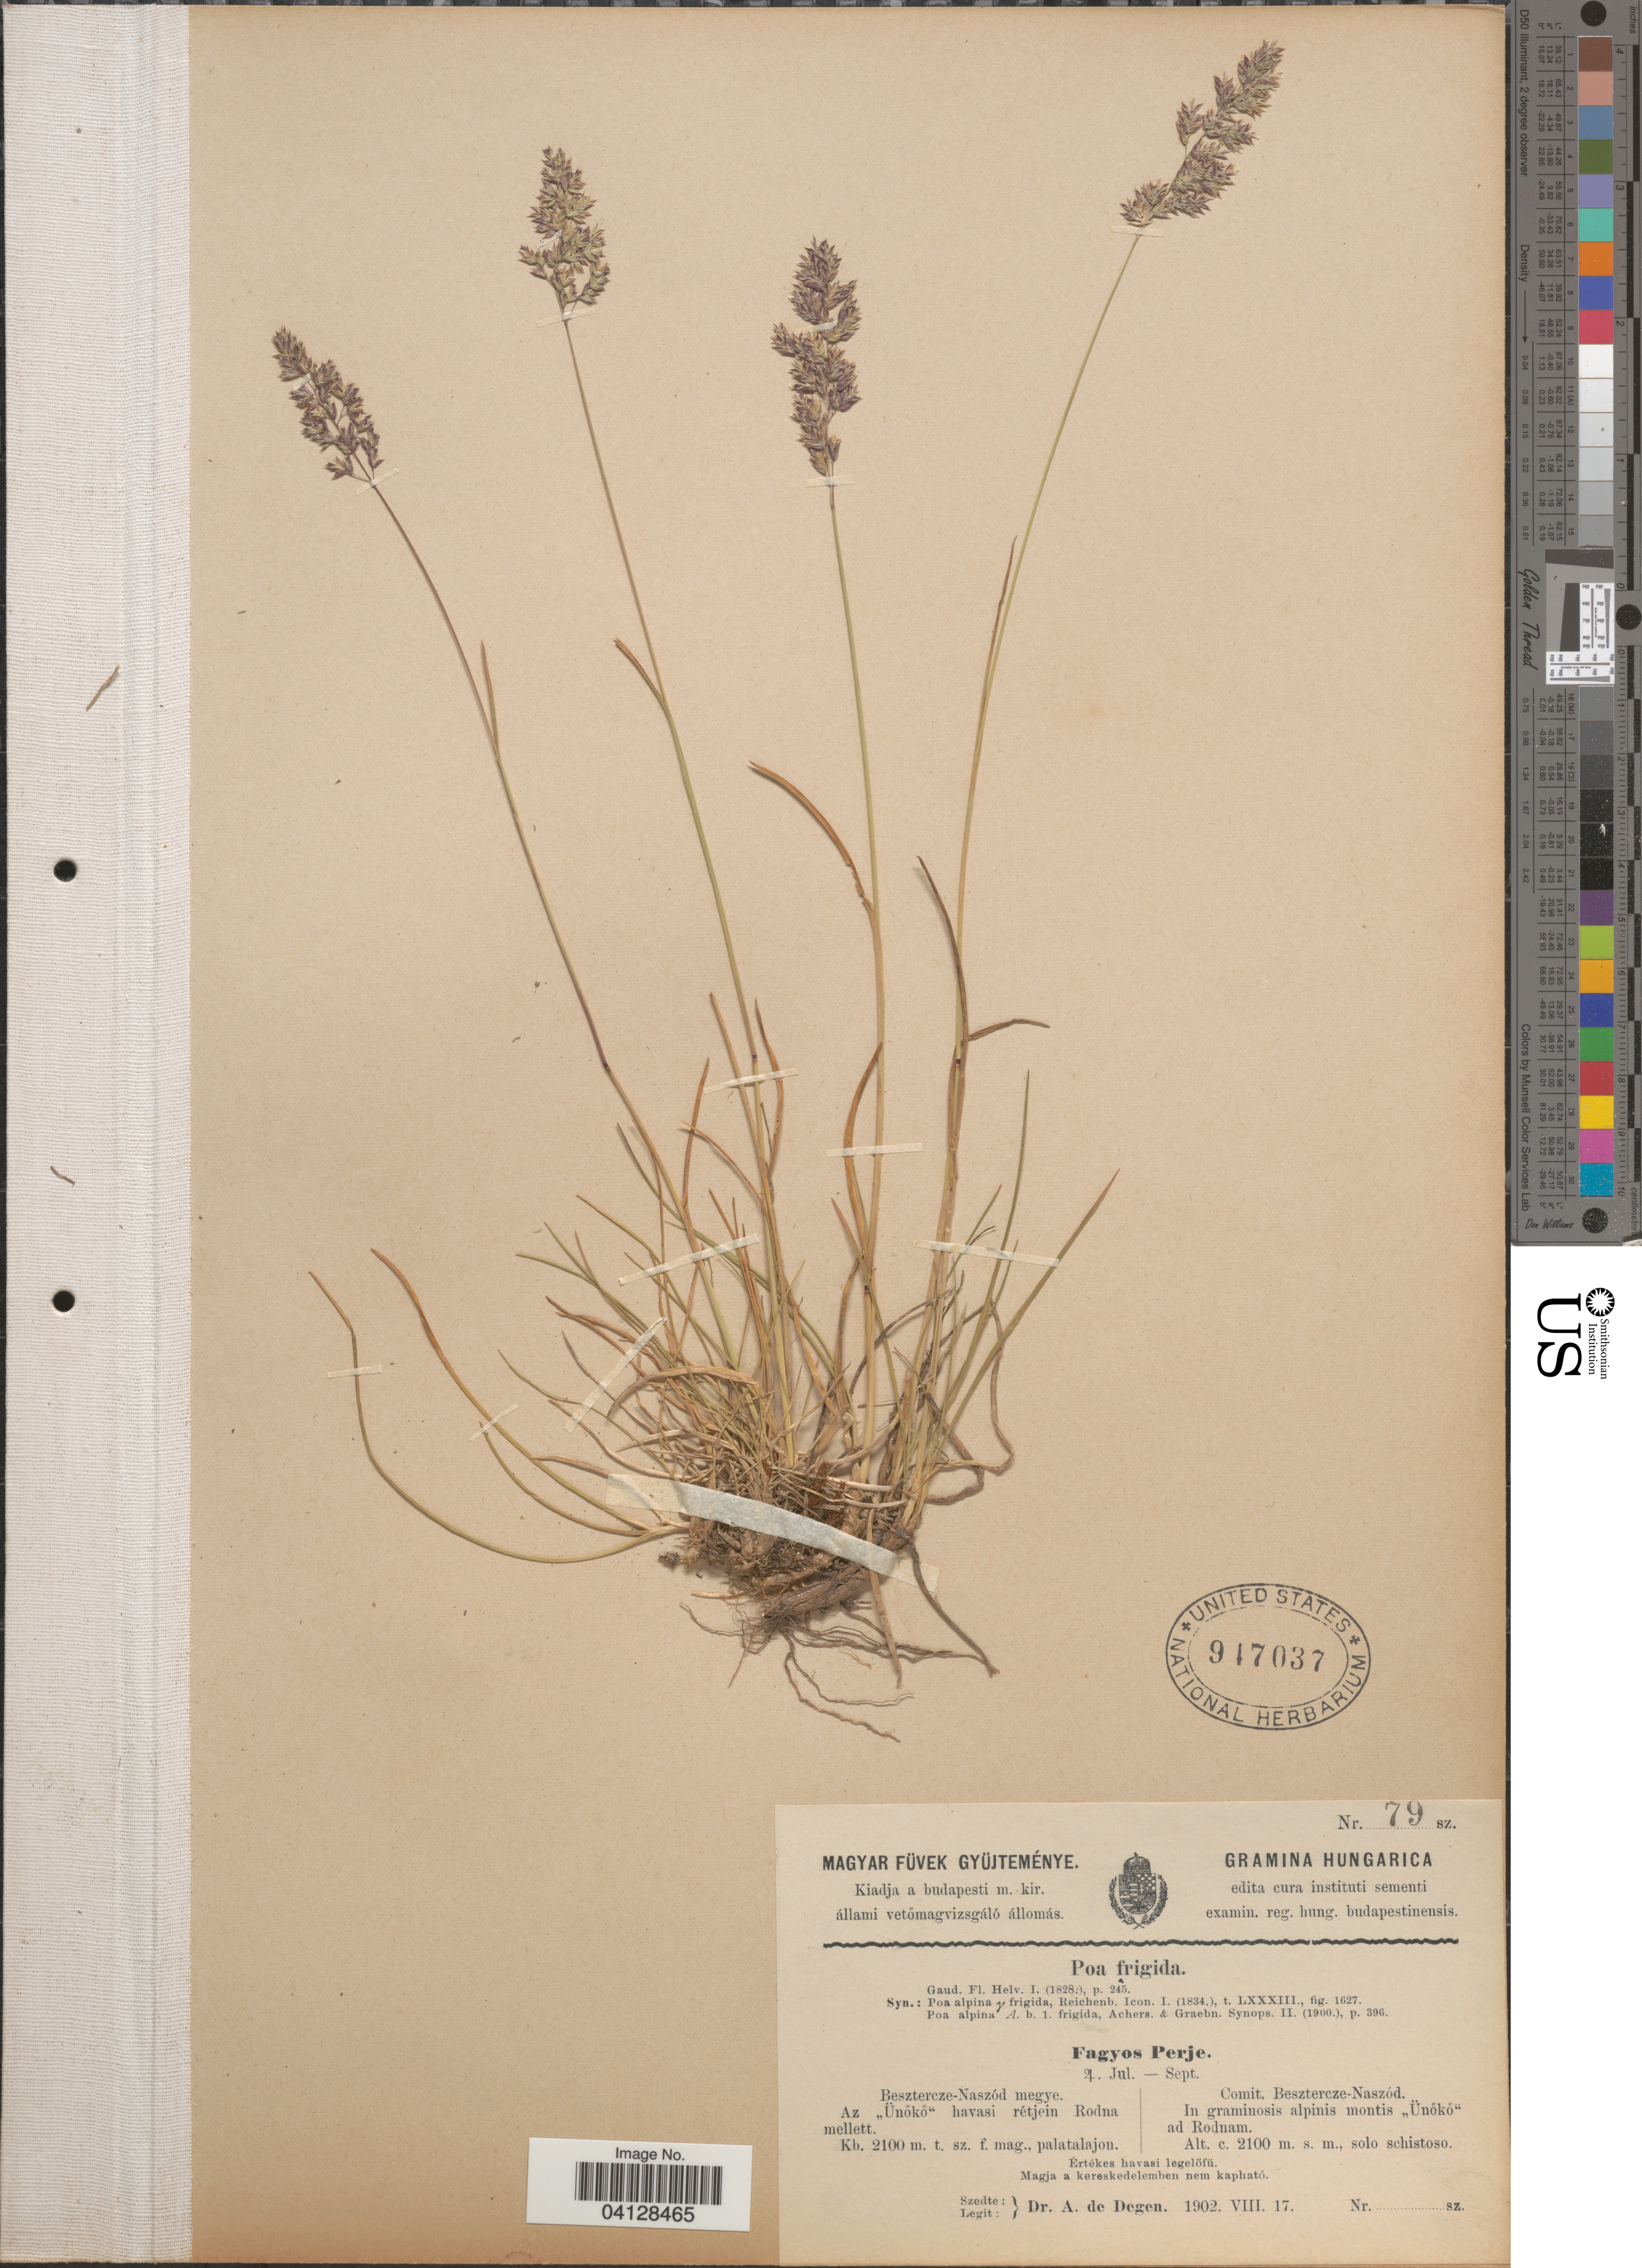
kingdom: Plantae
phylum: Tracheophyta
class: Liliopsida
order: Poales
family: Poaceae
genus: Poa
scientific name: Poa frigida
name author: Gaudin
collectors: A. Degen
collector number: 79SZ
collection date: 1902-08-17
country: Hungary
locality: Hungarica. Fagyos Perje. Besztercze-Naszód megye. Az „Ünökö" havasi rétjein Rodna mellett. Comit. Beszterecze-Naszód. In graminosis alpinis montis „Ünökö" ad Rodnam.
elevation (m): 2100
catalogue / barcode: US 947037